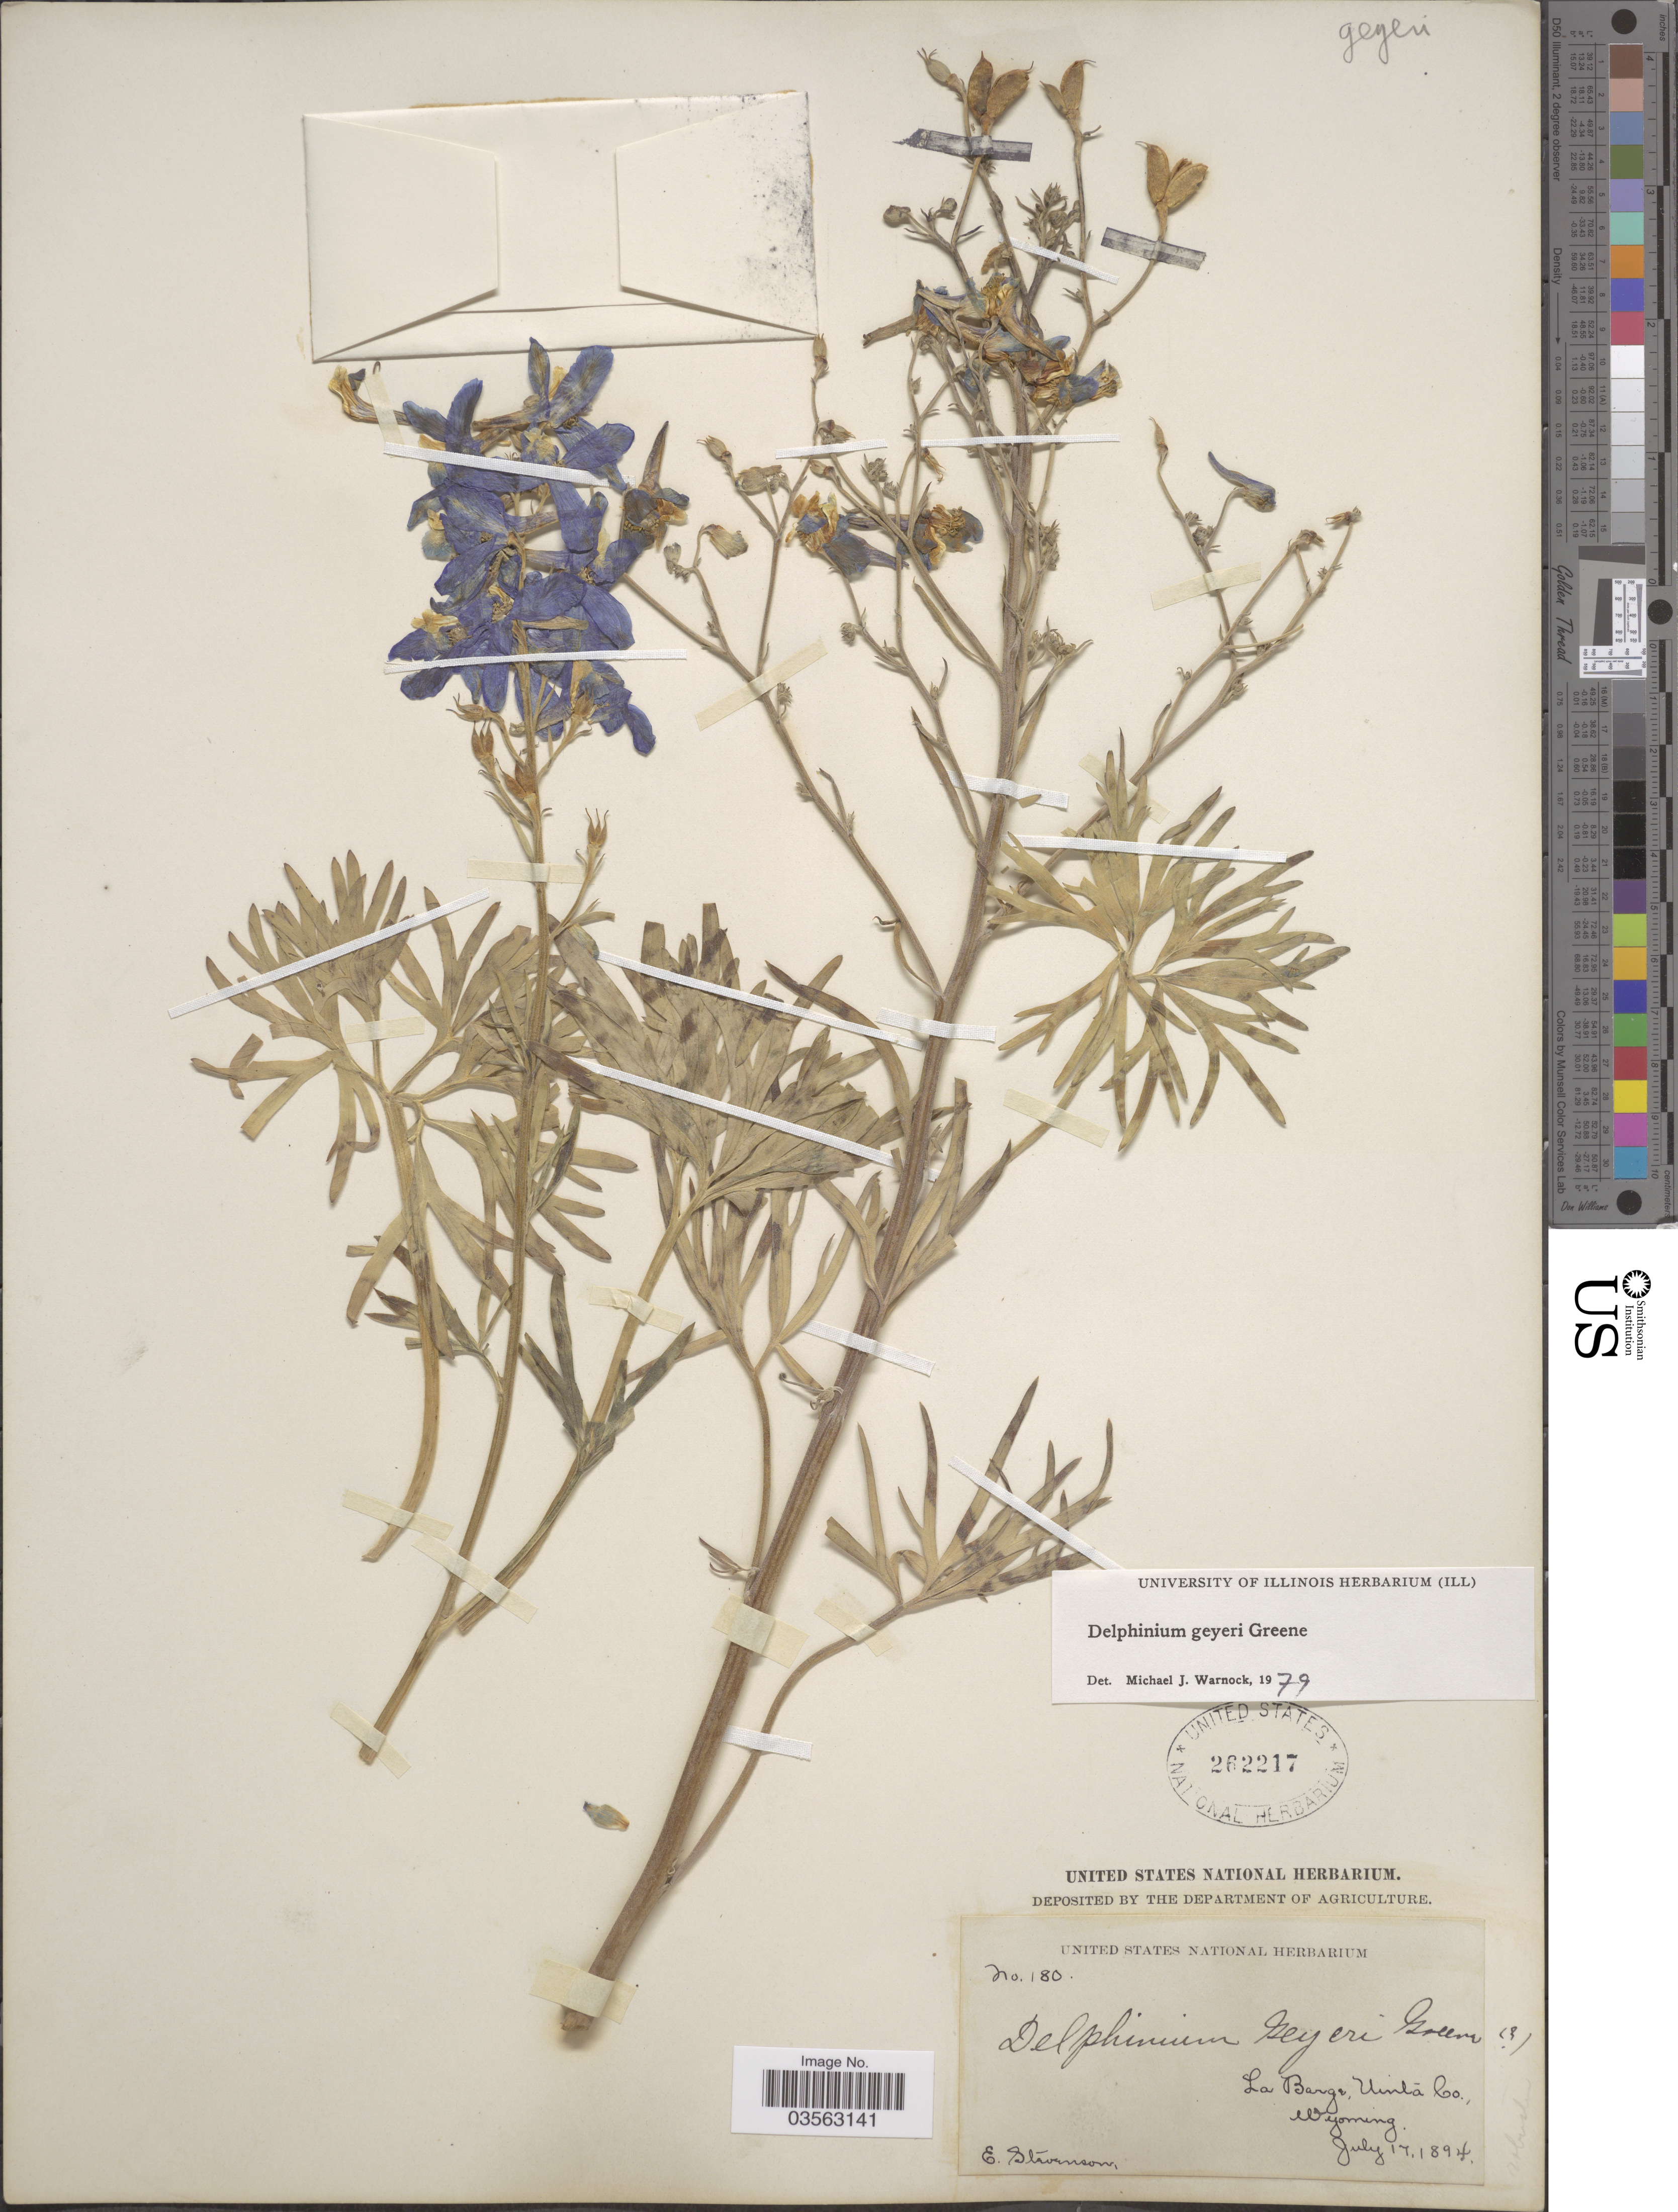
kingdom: Plantae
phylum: Tracheophyta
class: Magnoliopsida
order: Ranunculales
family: Ranunculaceae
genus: Delphinium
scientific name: Delphinium geyeri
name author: Greene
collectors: E. Stevenson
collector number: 180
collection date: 1894-07-17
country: United States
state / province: Wyoming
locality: La Barge, Uinta Co.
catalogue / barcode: US 262217